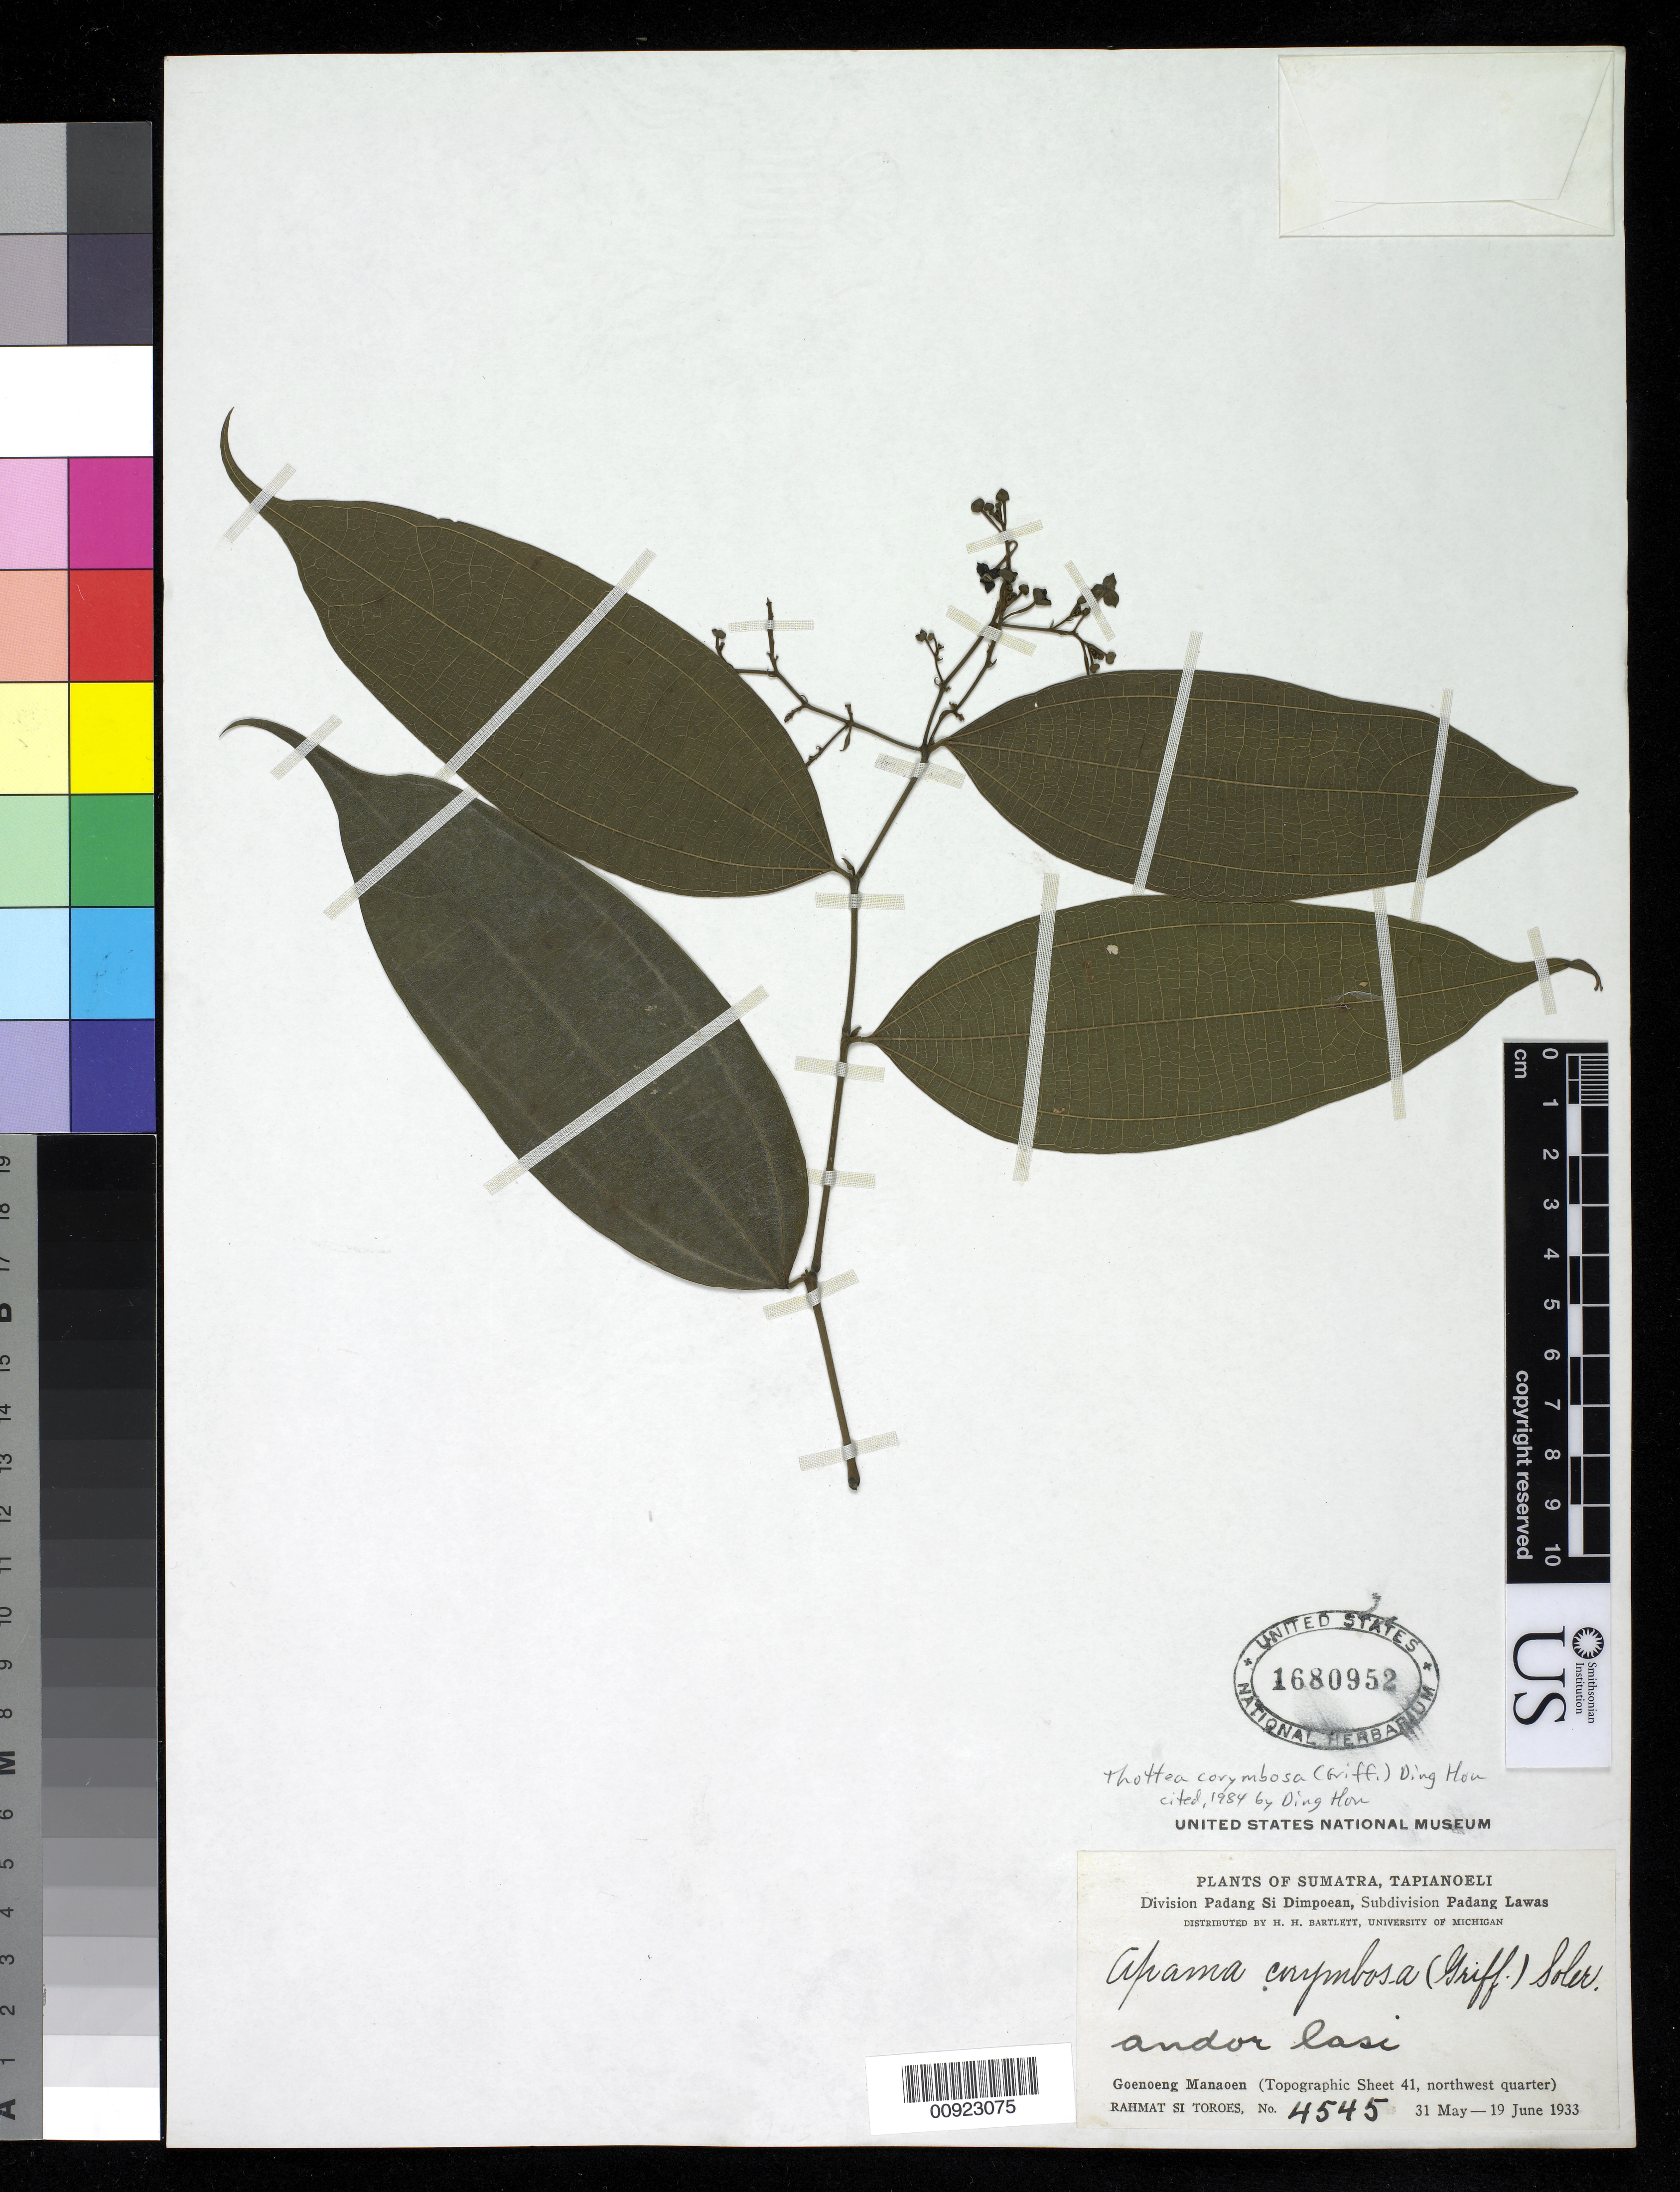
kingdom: Plantae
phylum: Tracheophyta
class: Magnoliopsida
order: Piperales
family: Aristolochiaceae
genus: Thottea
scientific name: Thottea corymbosa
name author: (Griff.) Ding Hou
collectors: Rahmat Si Boeea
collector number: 4545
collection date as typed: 31 May 1933 to 19 Jun 1933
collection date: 1933-05-31/1933-06-19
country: Indonesia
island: Sumatra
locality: Tapianoeli; Division Padang Si Dimpoean, Subdivision Padang Lawas; Goenoeng Manaoen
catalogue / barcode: US 1680952